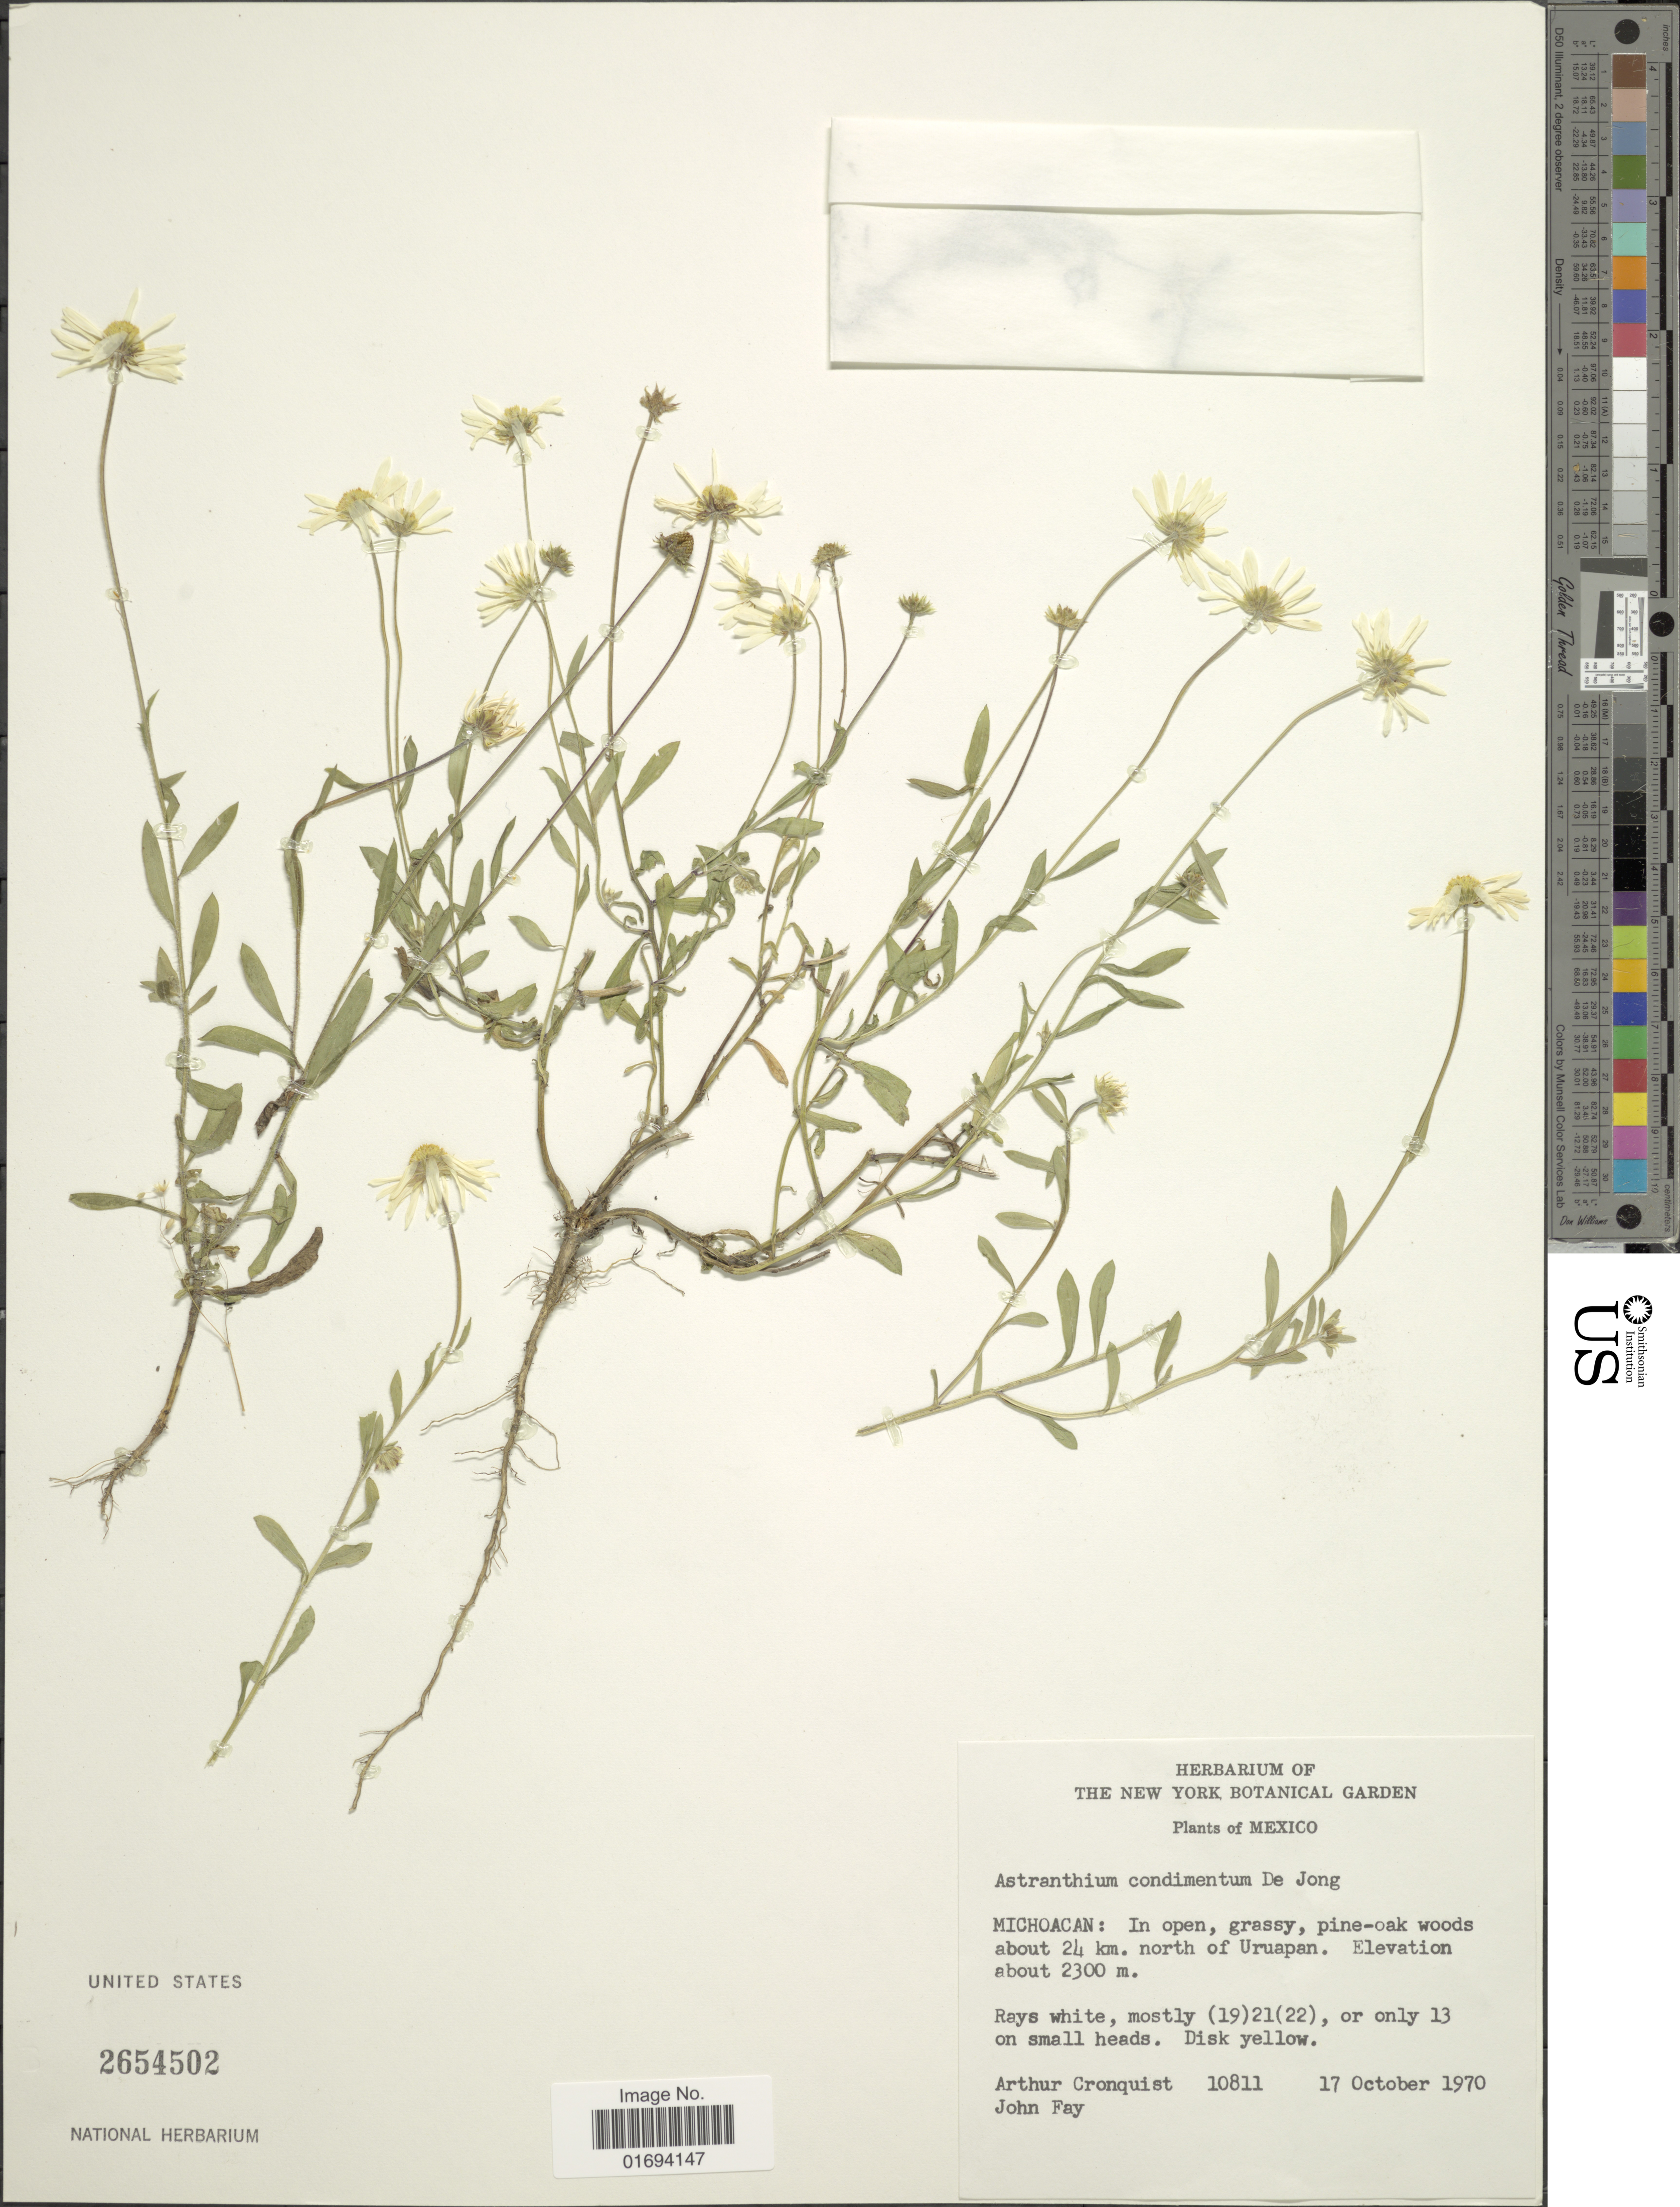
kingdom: Plantae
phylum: Tracheophyta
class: Magnoliopsida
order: Asterales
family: Asteraceae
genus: Astranthium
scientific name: Astranthium condimentum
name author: (Dejong)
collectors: A. J. Cronquist & J. M. Fay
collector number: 10811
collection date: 1970-10-17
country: Mexico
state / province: Michoacán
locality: About 24 km. north of Uruapan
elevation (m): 2300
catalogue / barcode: US 2654502